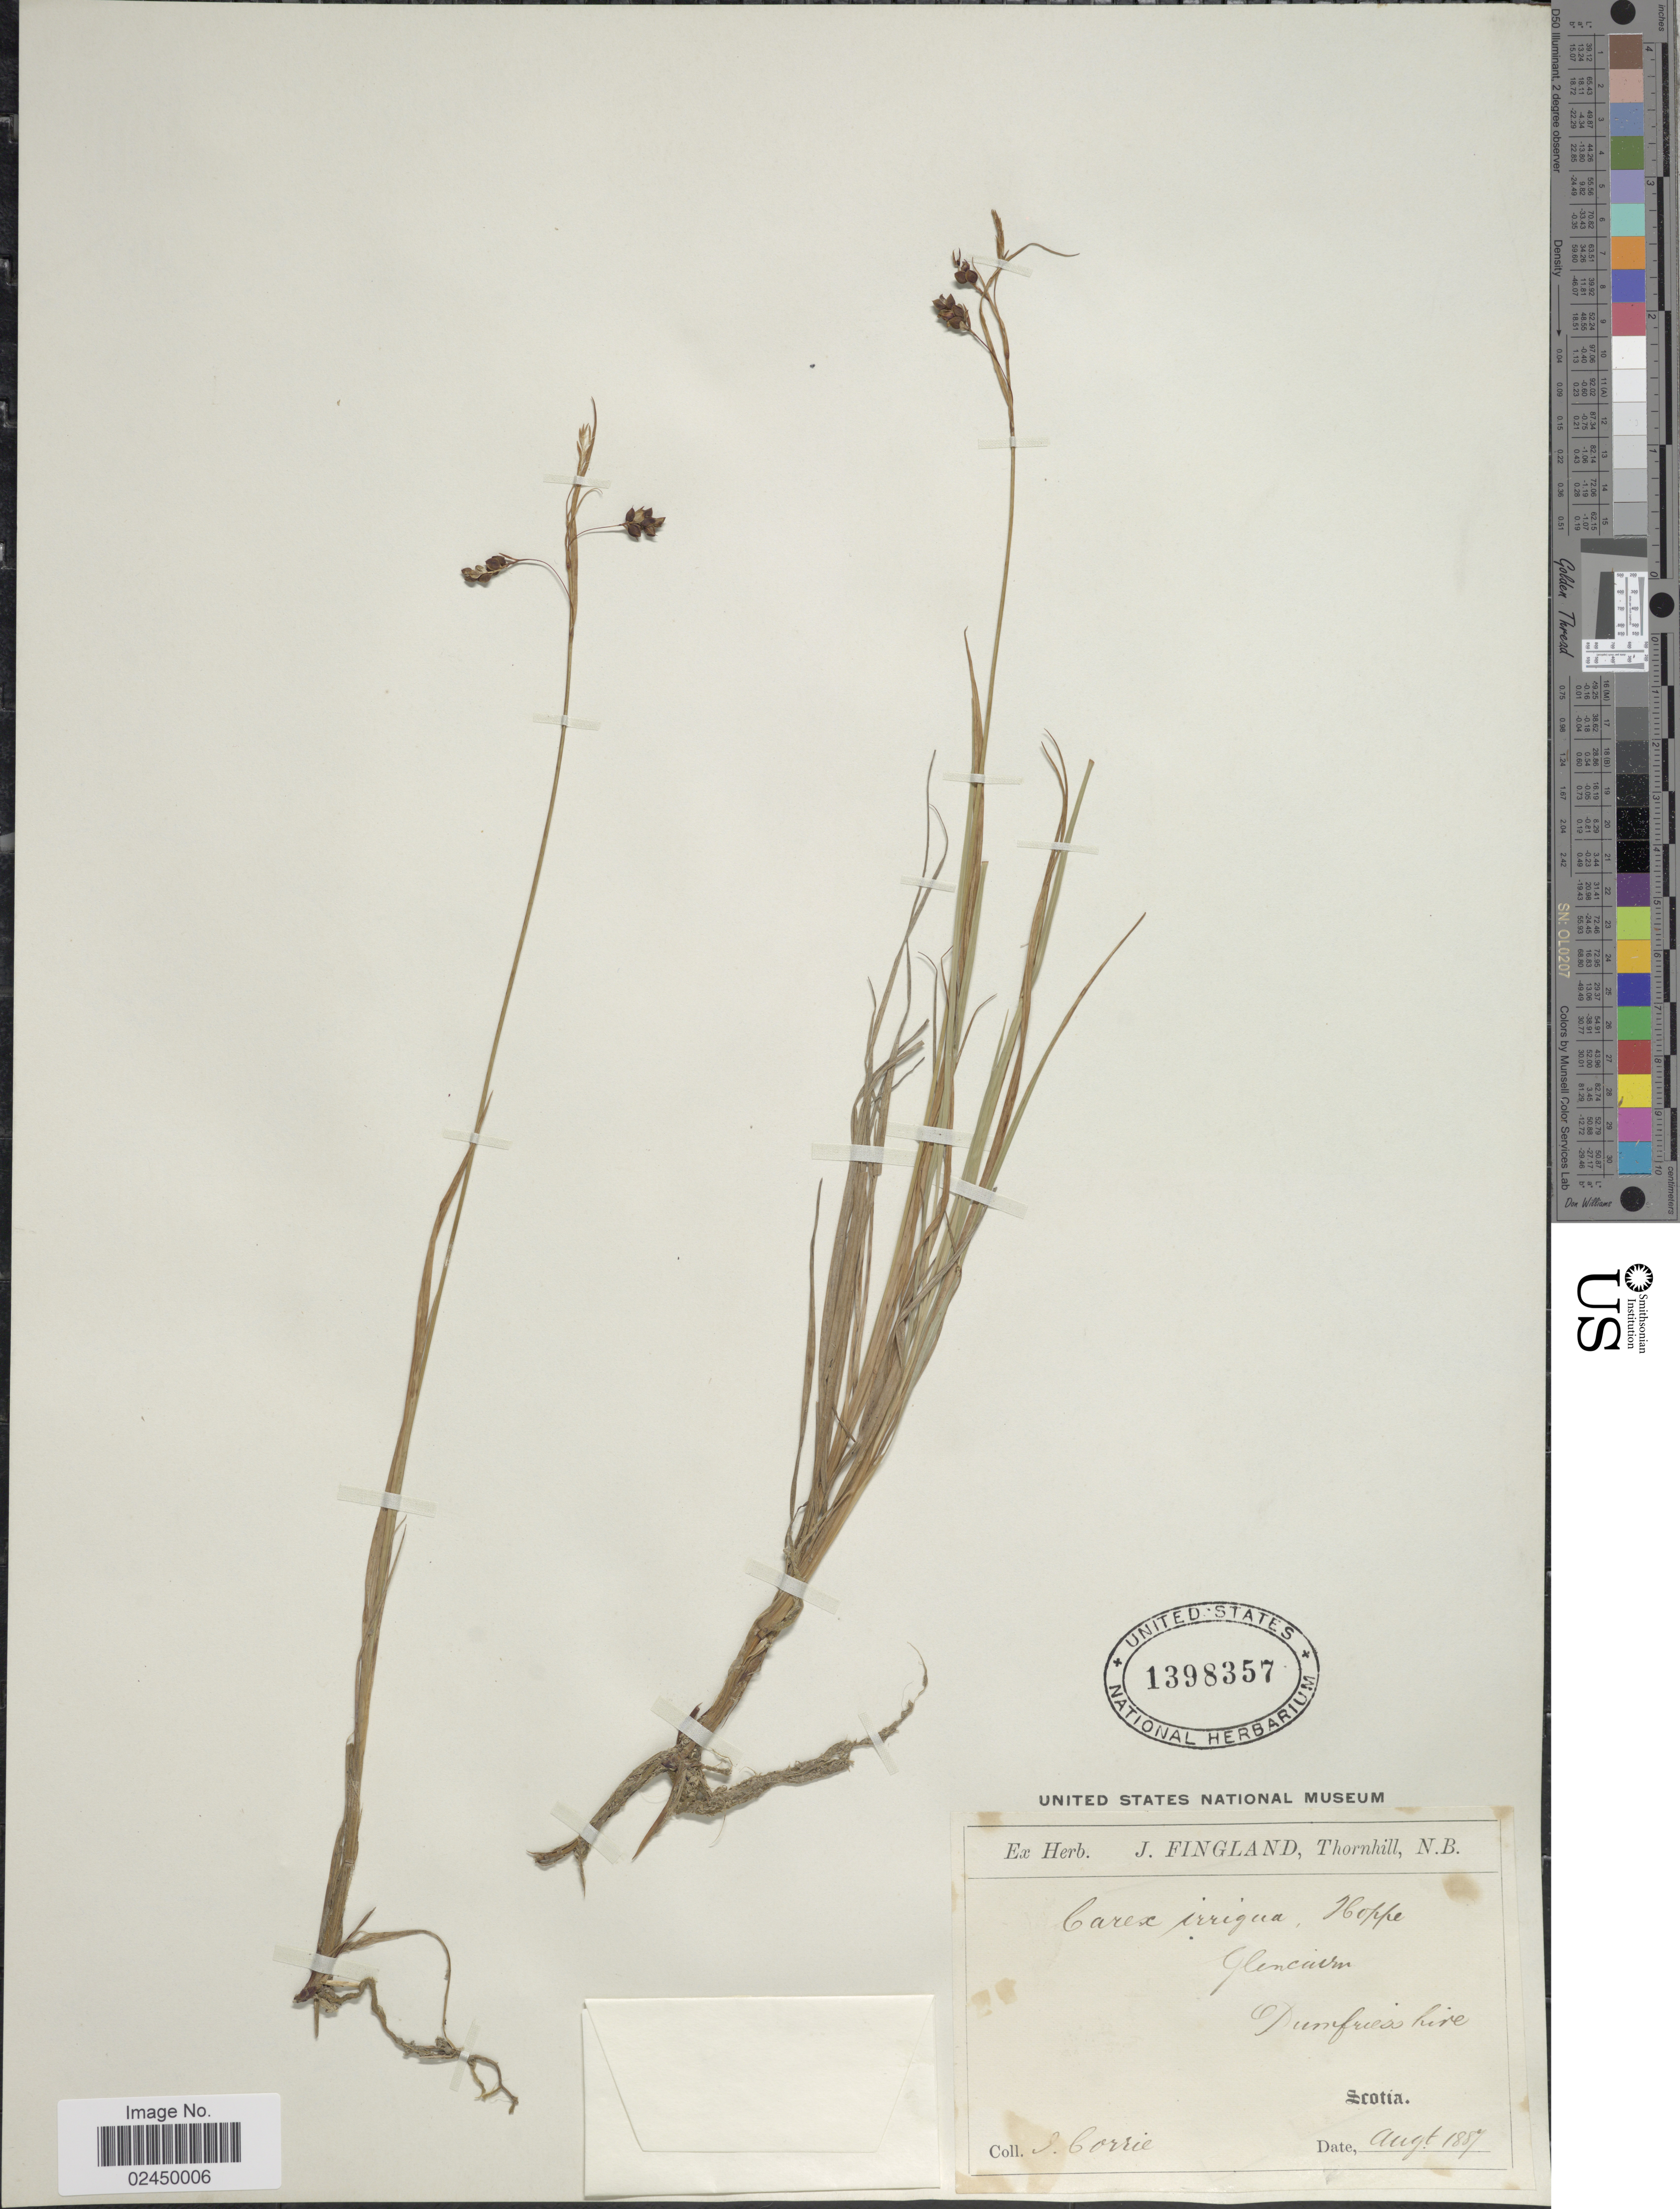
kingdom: Plantae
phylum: Tracheophyta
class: Liliopsida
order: Poales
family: Cyperaceae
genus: Carex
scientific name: Carex irrigua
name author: (Wahlenb.) Sm. ex Hoppe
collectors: Corrie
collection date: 1887-08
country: United Kingdom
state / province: Scotland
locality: Glencairn, Dumfriesshire, Scotia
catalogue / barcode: US 1398357